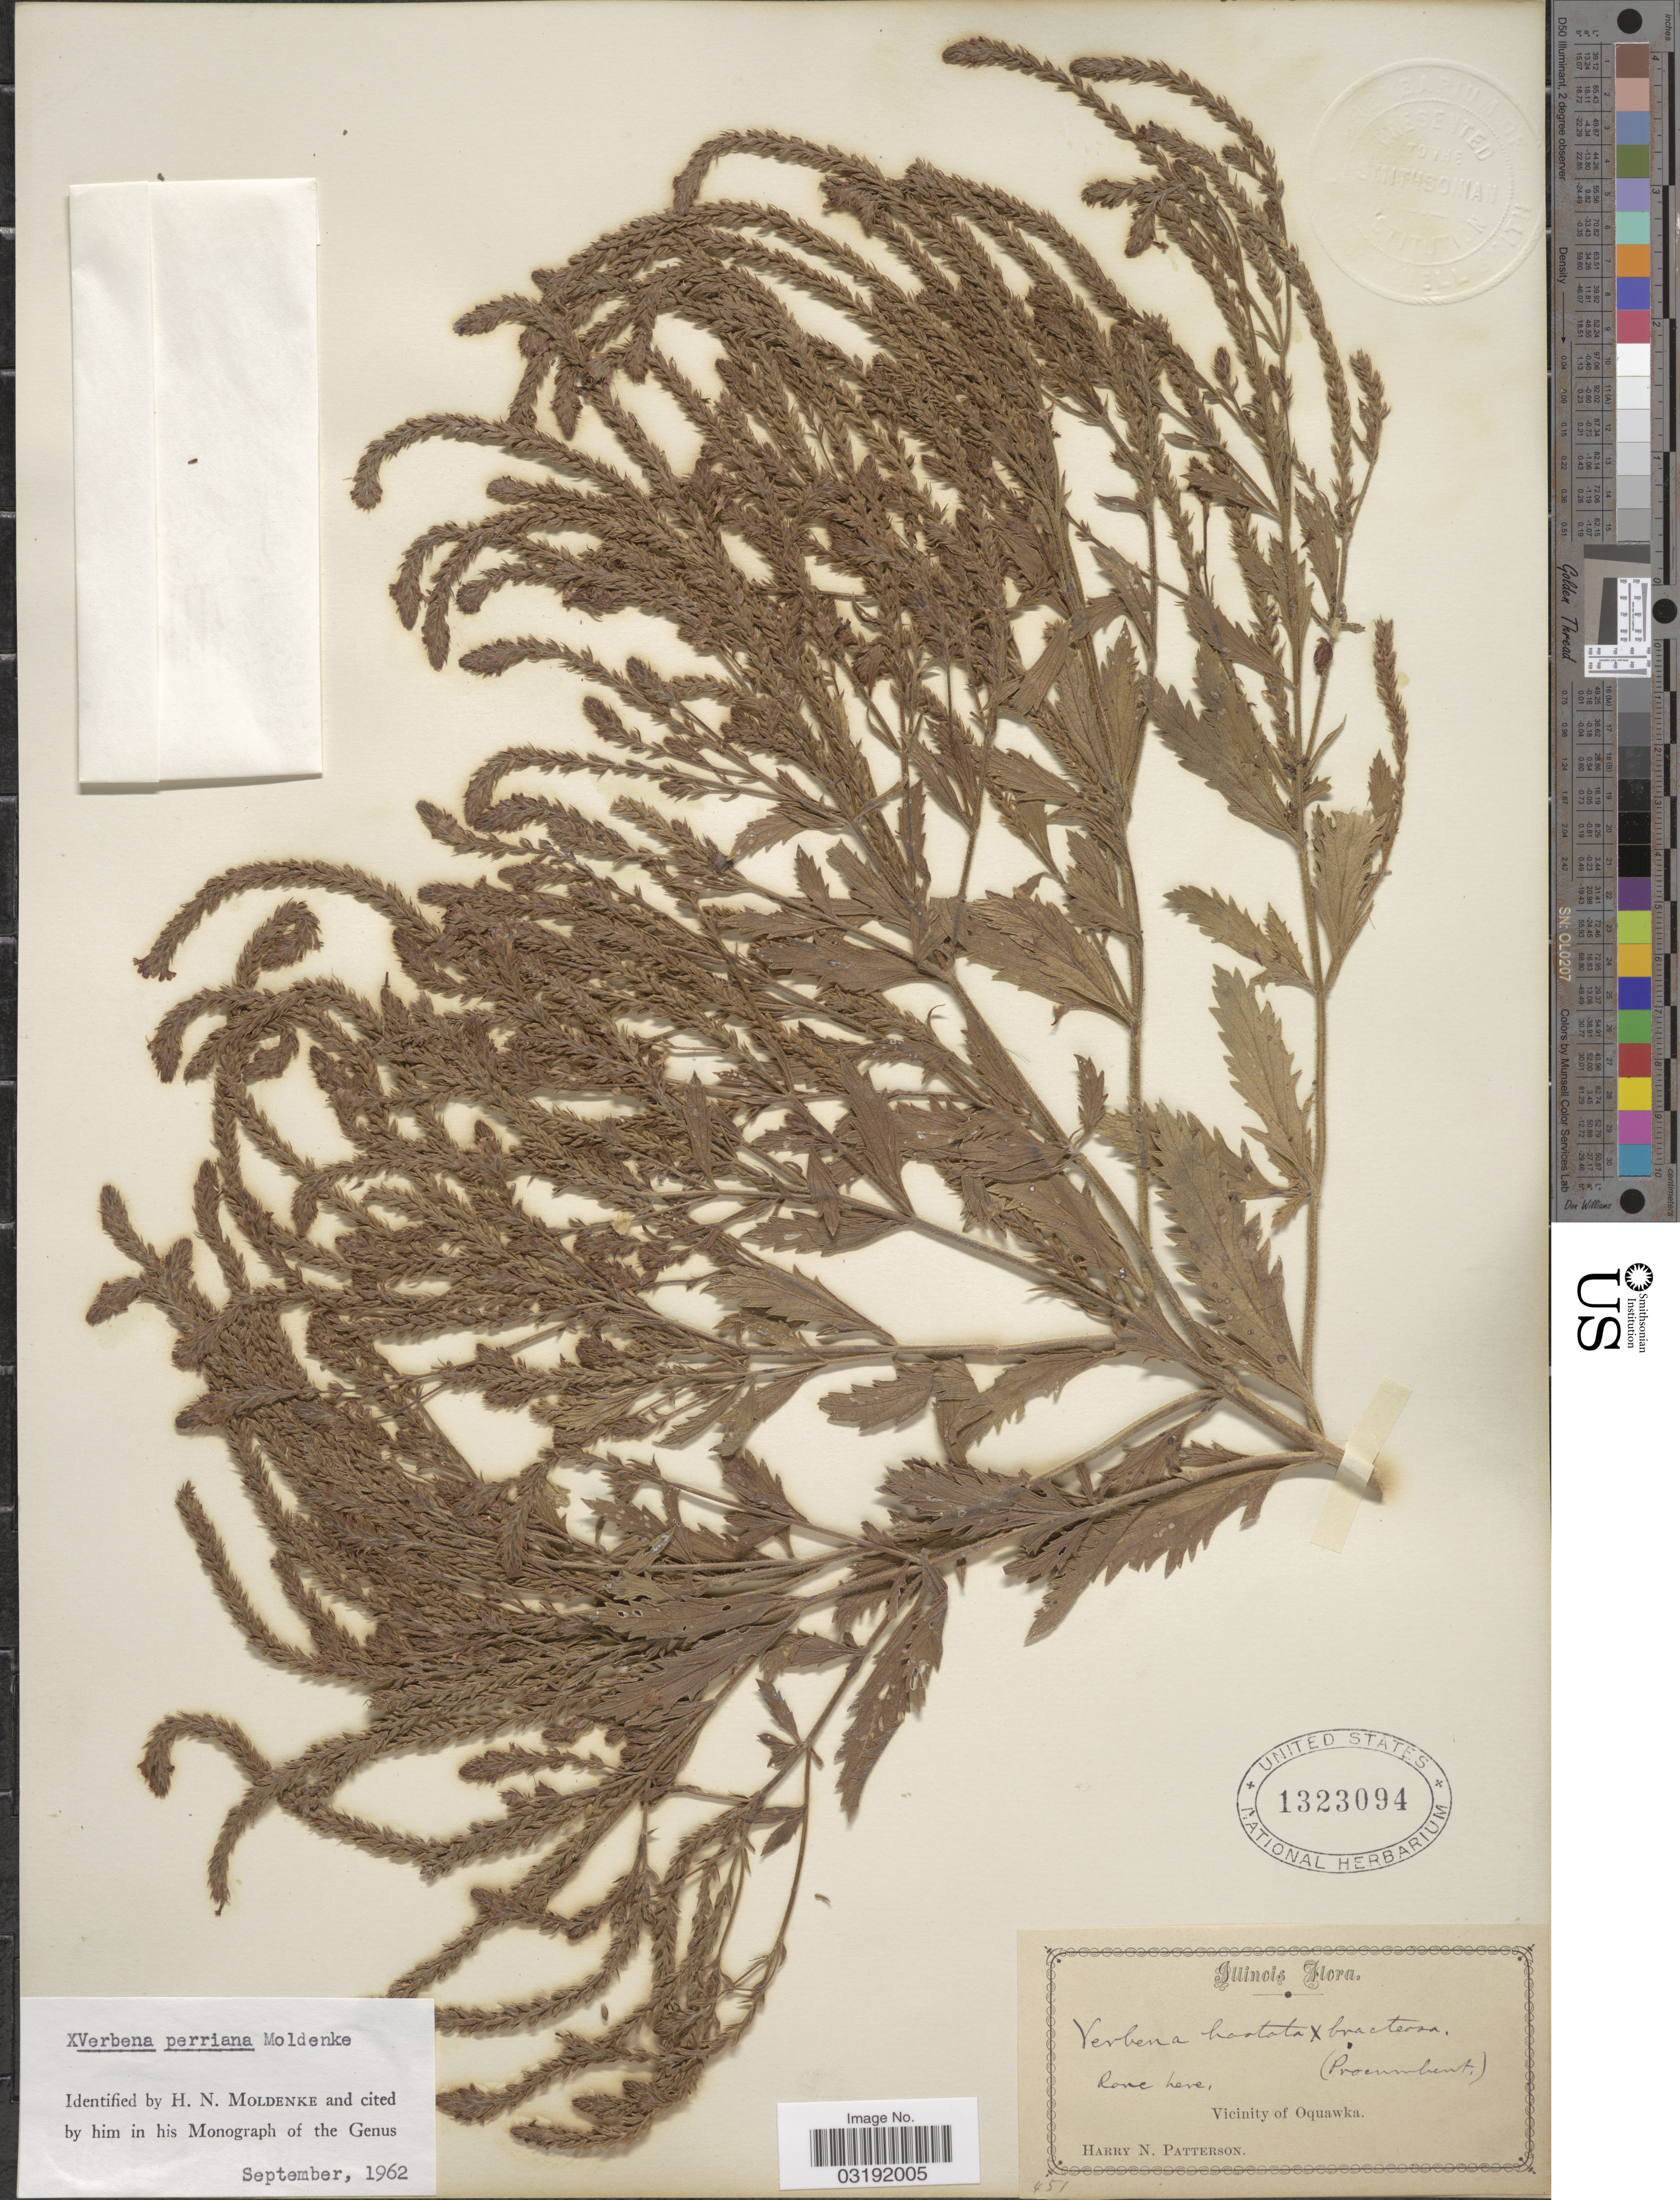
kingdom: Plantae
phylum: Tracheophyta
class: Magnoliopsida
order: Lamiales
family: Verbenaceae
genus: Verbena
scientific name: Verbena perriana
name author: Moldenke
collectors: H. N. Patterson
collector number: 451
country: United States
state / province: Illinois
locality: Vicinity of Oquawka.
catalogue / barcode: US 1323094